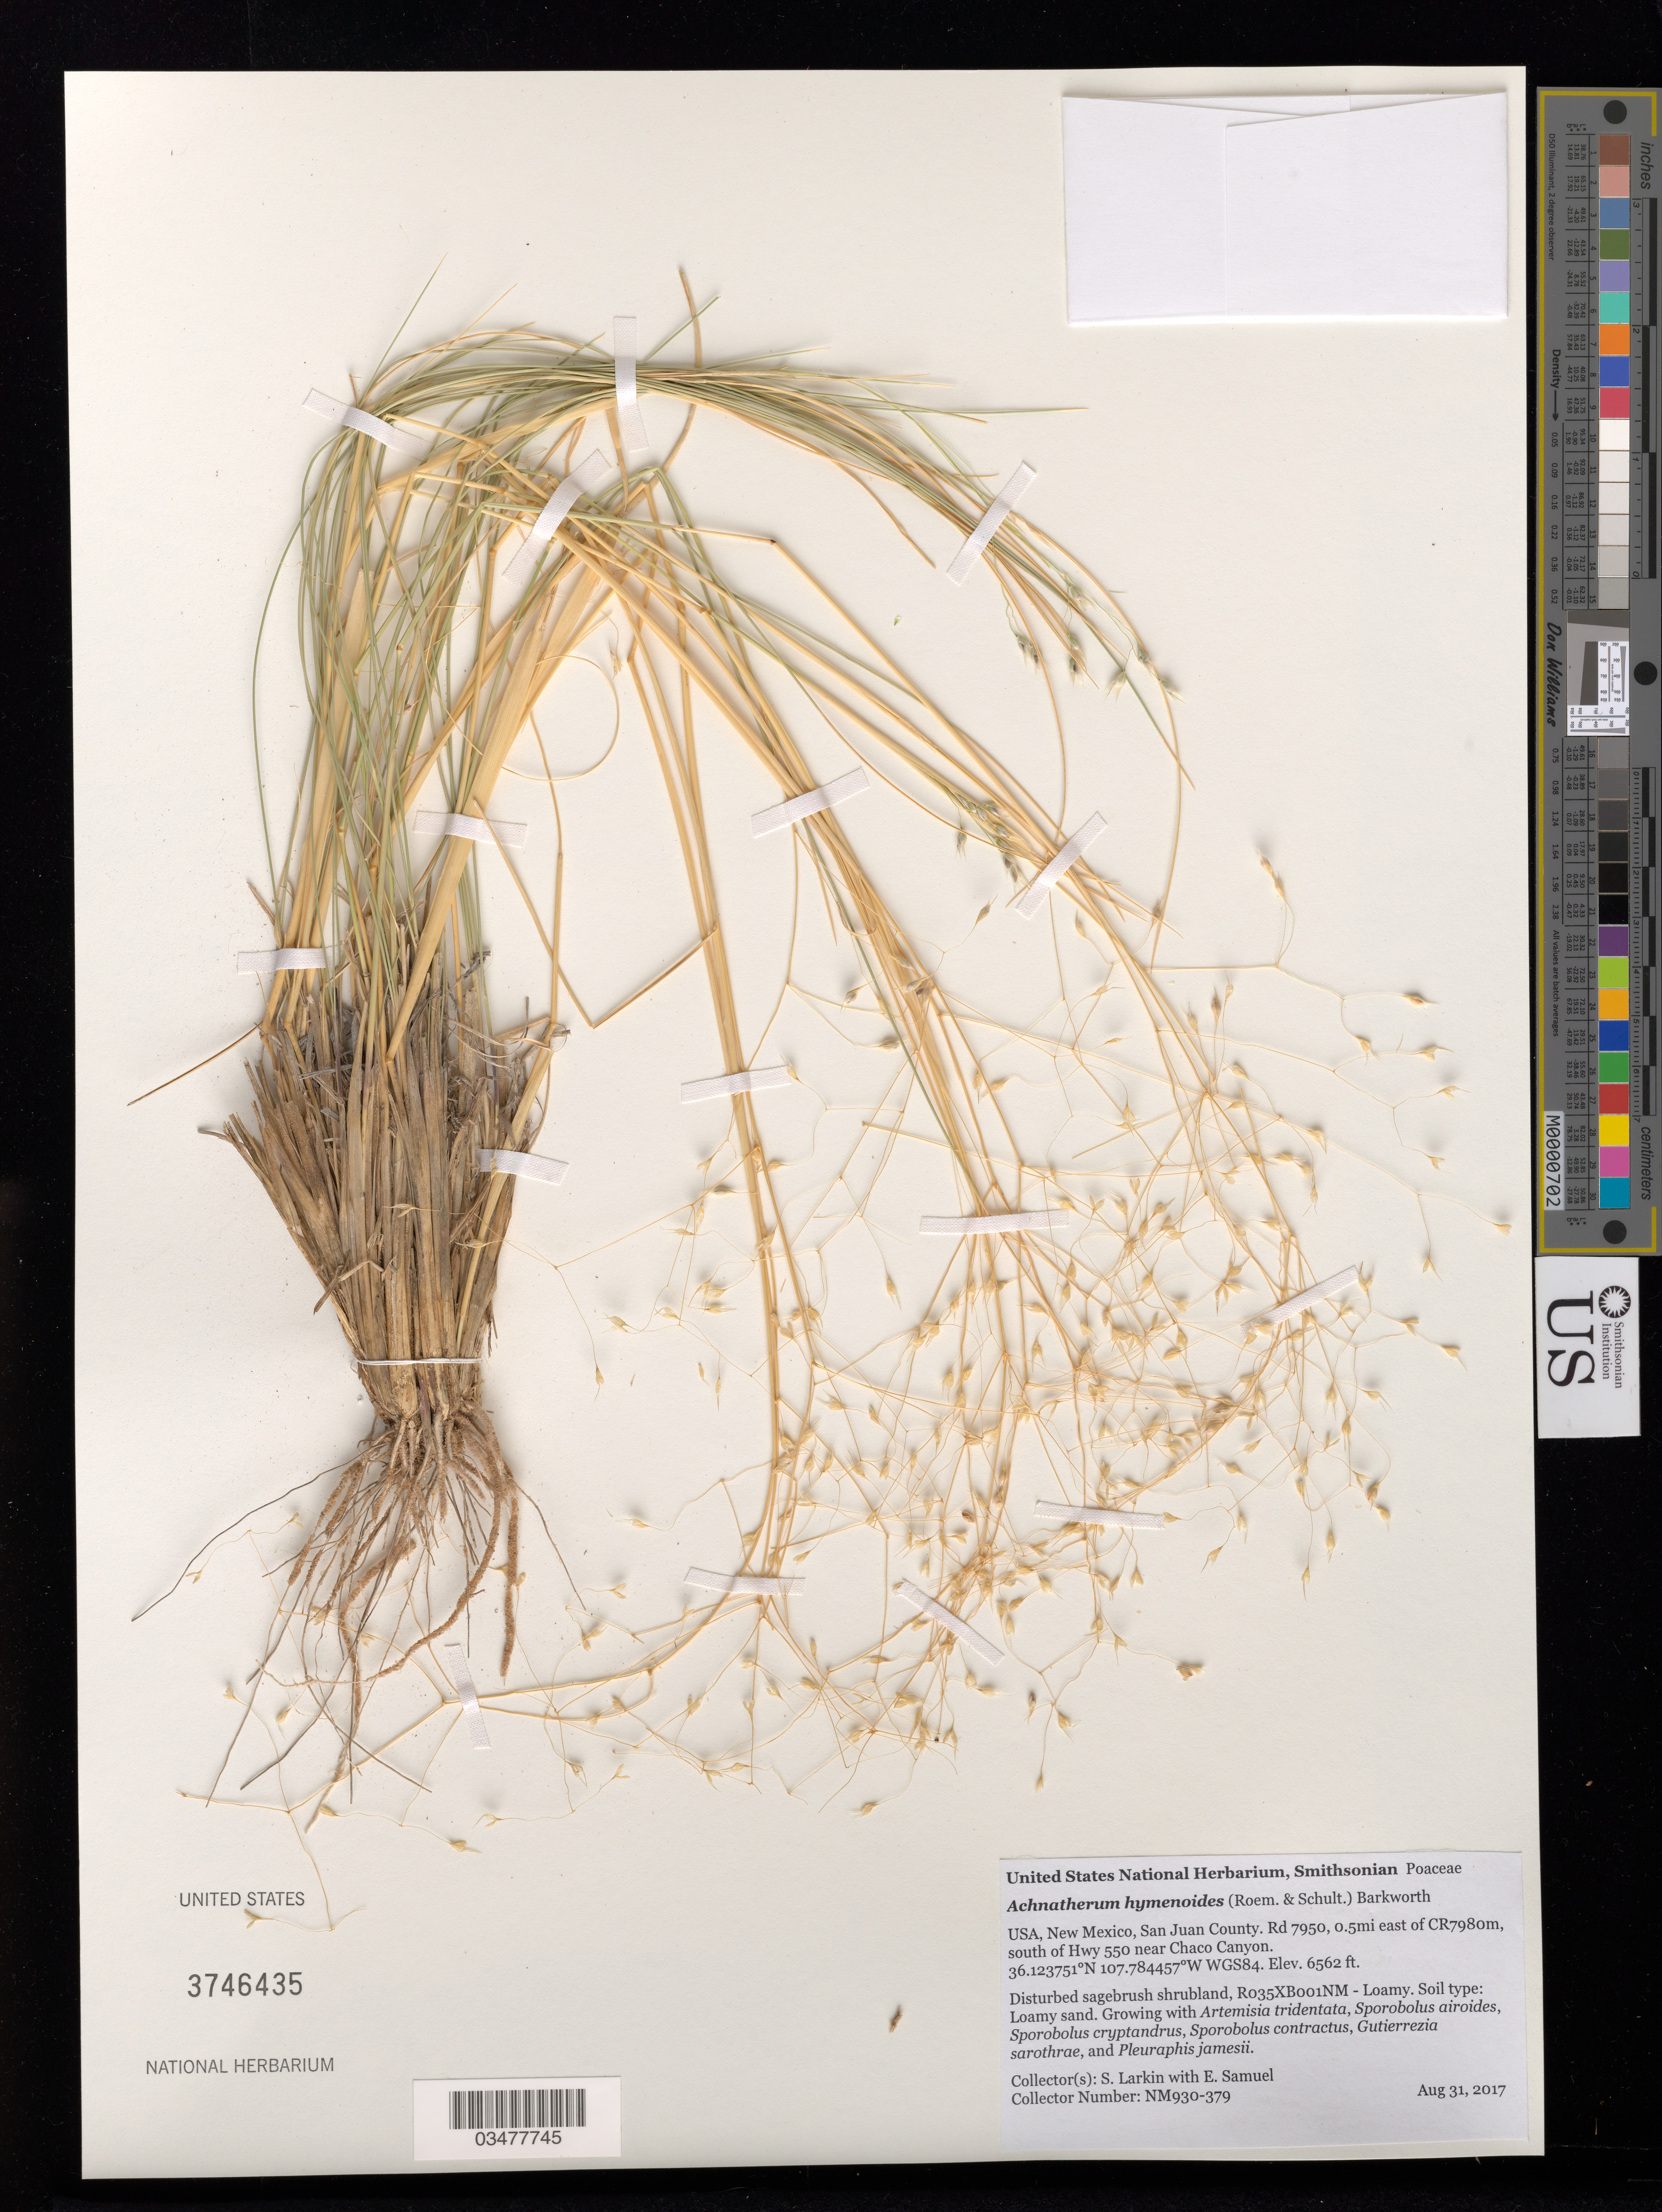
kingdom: Plantae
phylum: Tracheophyta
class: Liliopsida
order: Poales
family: Poaceae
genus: Achnatherum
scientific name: Achnatherum hymenoides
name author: (Roem. & Schult.) Barkworth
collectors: S. Larkin & E. Samuel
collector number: NM930-379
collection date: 2017-08-31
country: United States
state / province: New Mexico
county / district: San Juan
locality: Rd 7950, 0.5 mi. E of CR7980m, S of Hwy 550 near Chaco Canyon.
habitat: R035XB001NM - Loamy. Loamy sand. Disturbed sagebrush shrubland. With Artemisia tridentata, Sporobolus airoides, etc.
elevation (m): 2000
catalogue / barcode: US 3746435